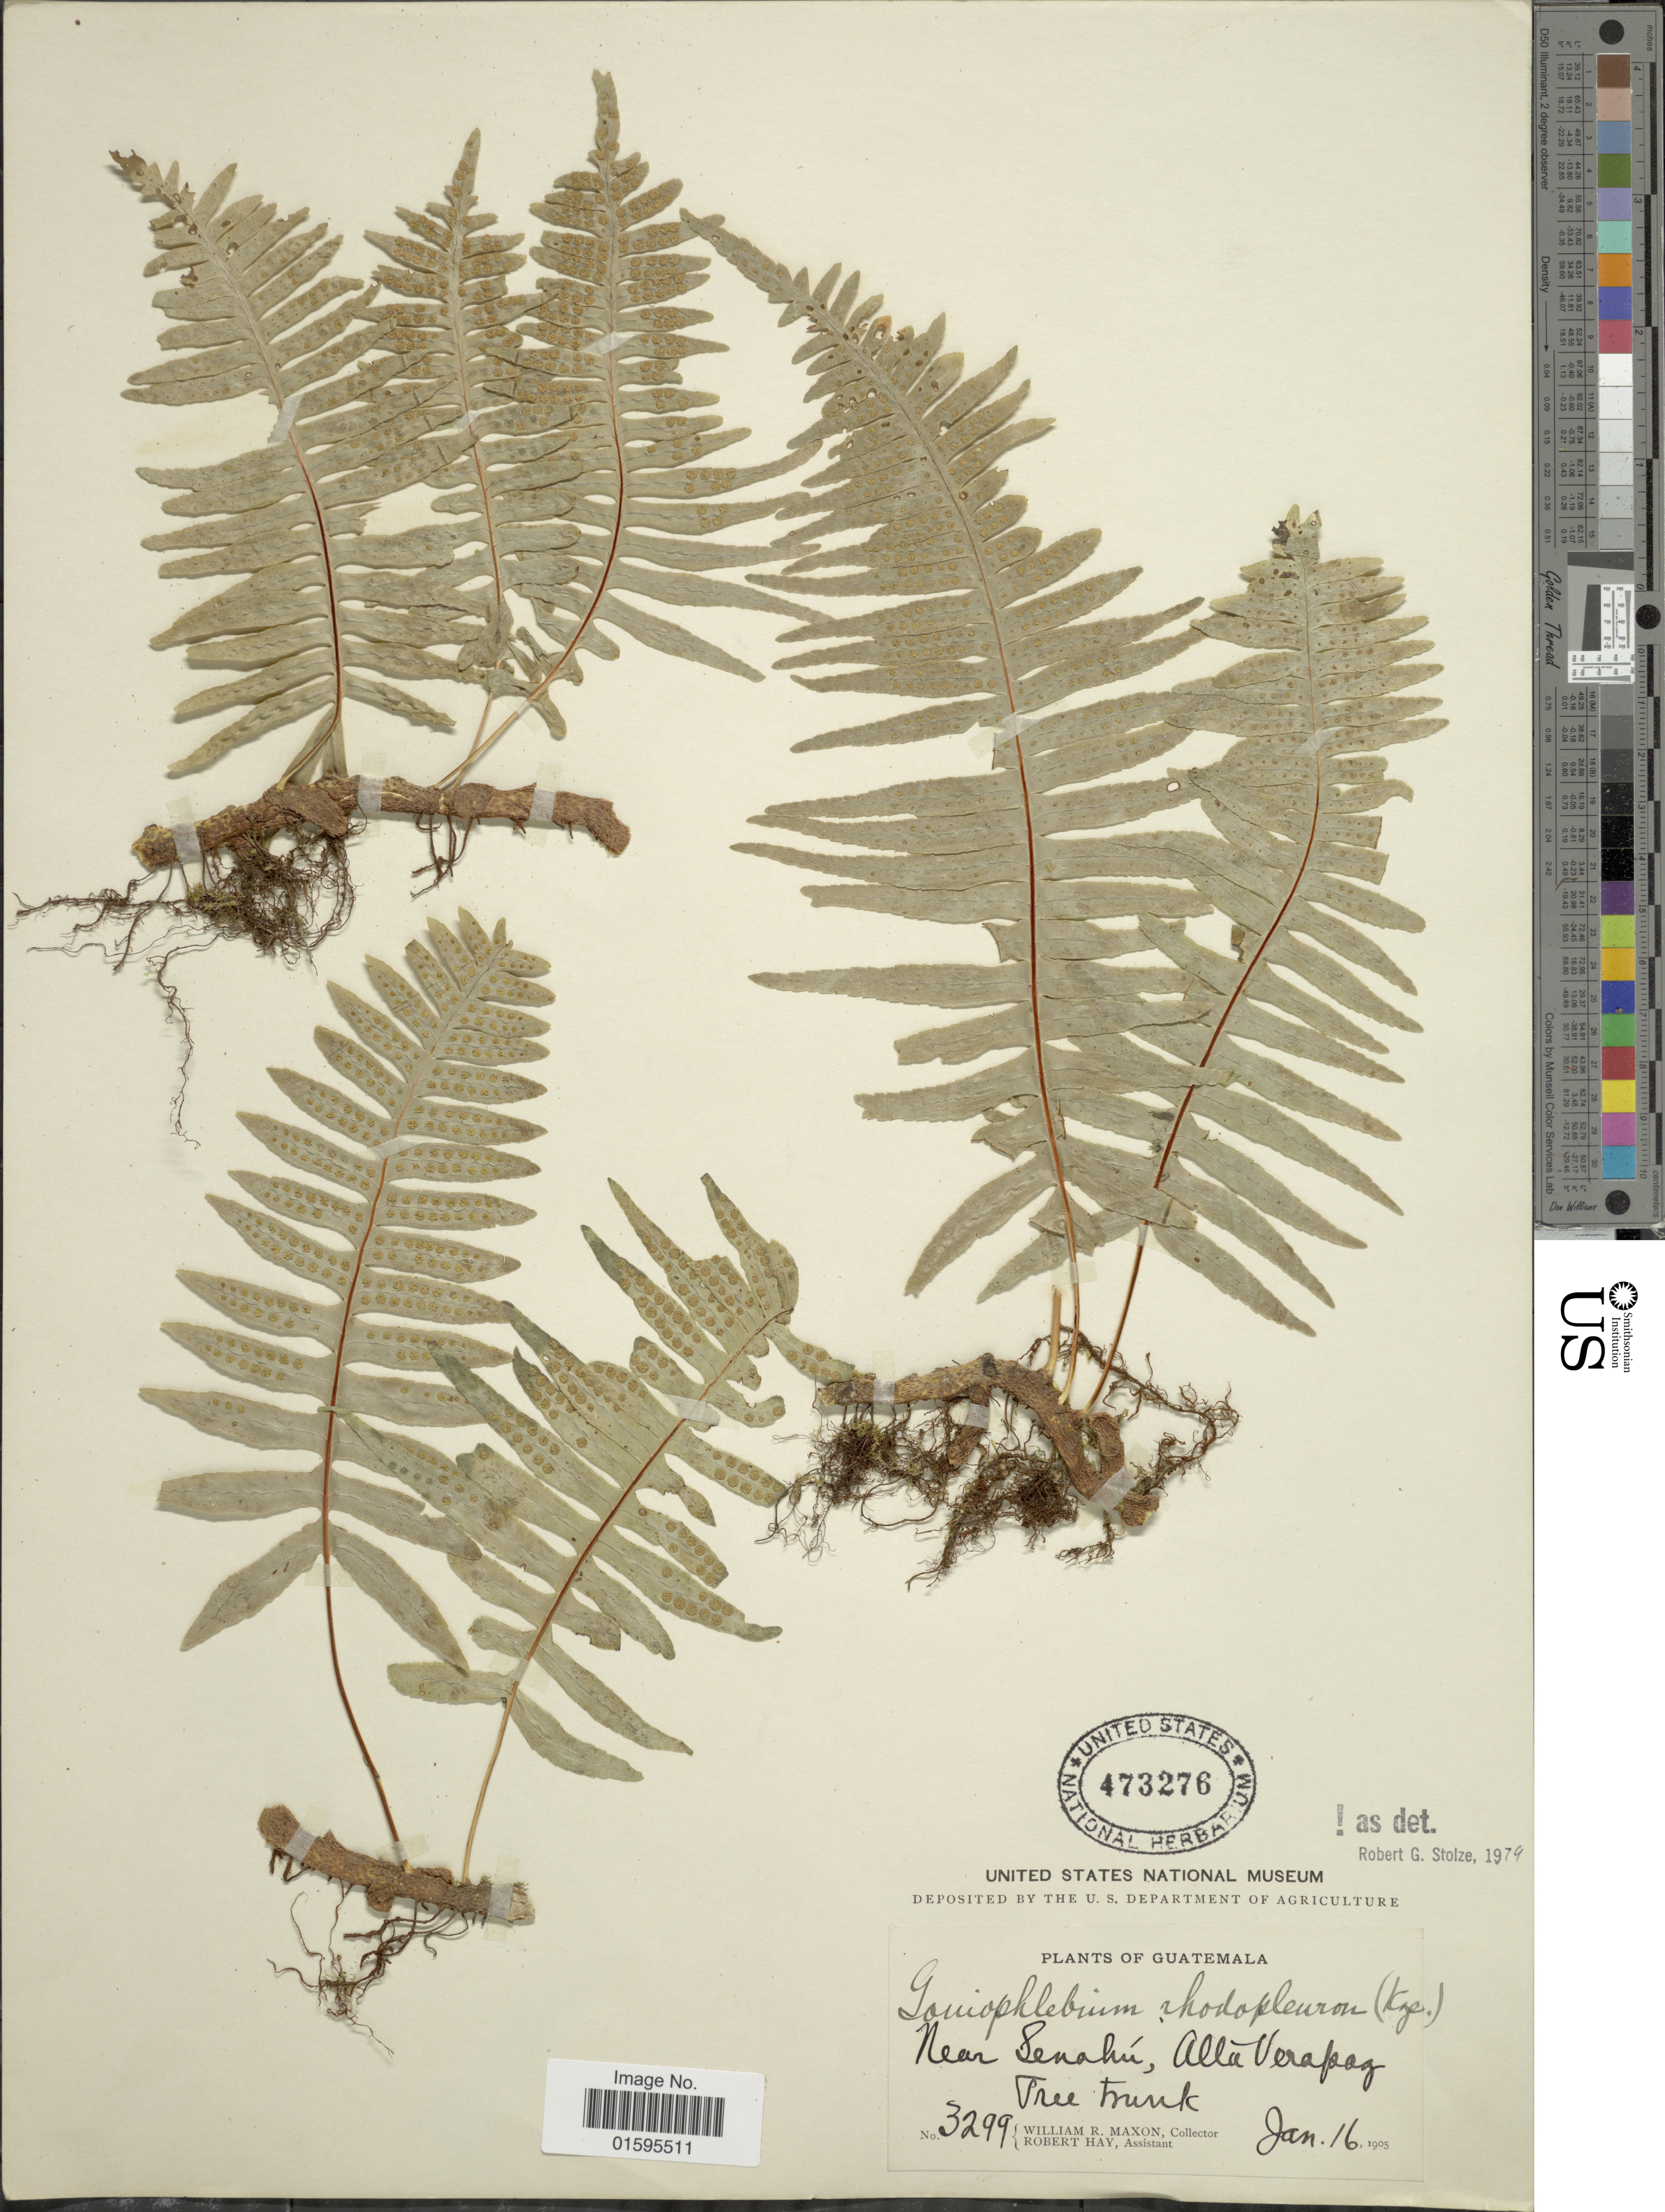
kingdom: Plantae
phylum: Tracheophyta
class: Polypodiopsida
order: Polypodiales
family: Polypodiaceae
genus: Polypodium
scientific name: Polypodium rhodopleuron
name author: Kunze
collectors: W. R. Maxon & R. H. Hay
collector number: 3299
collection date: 1905-01-16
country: Guatemala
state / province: Alta Verapaz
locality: Near Senahu, Alta Verapaz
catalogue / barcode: US 473276